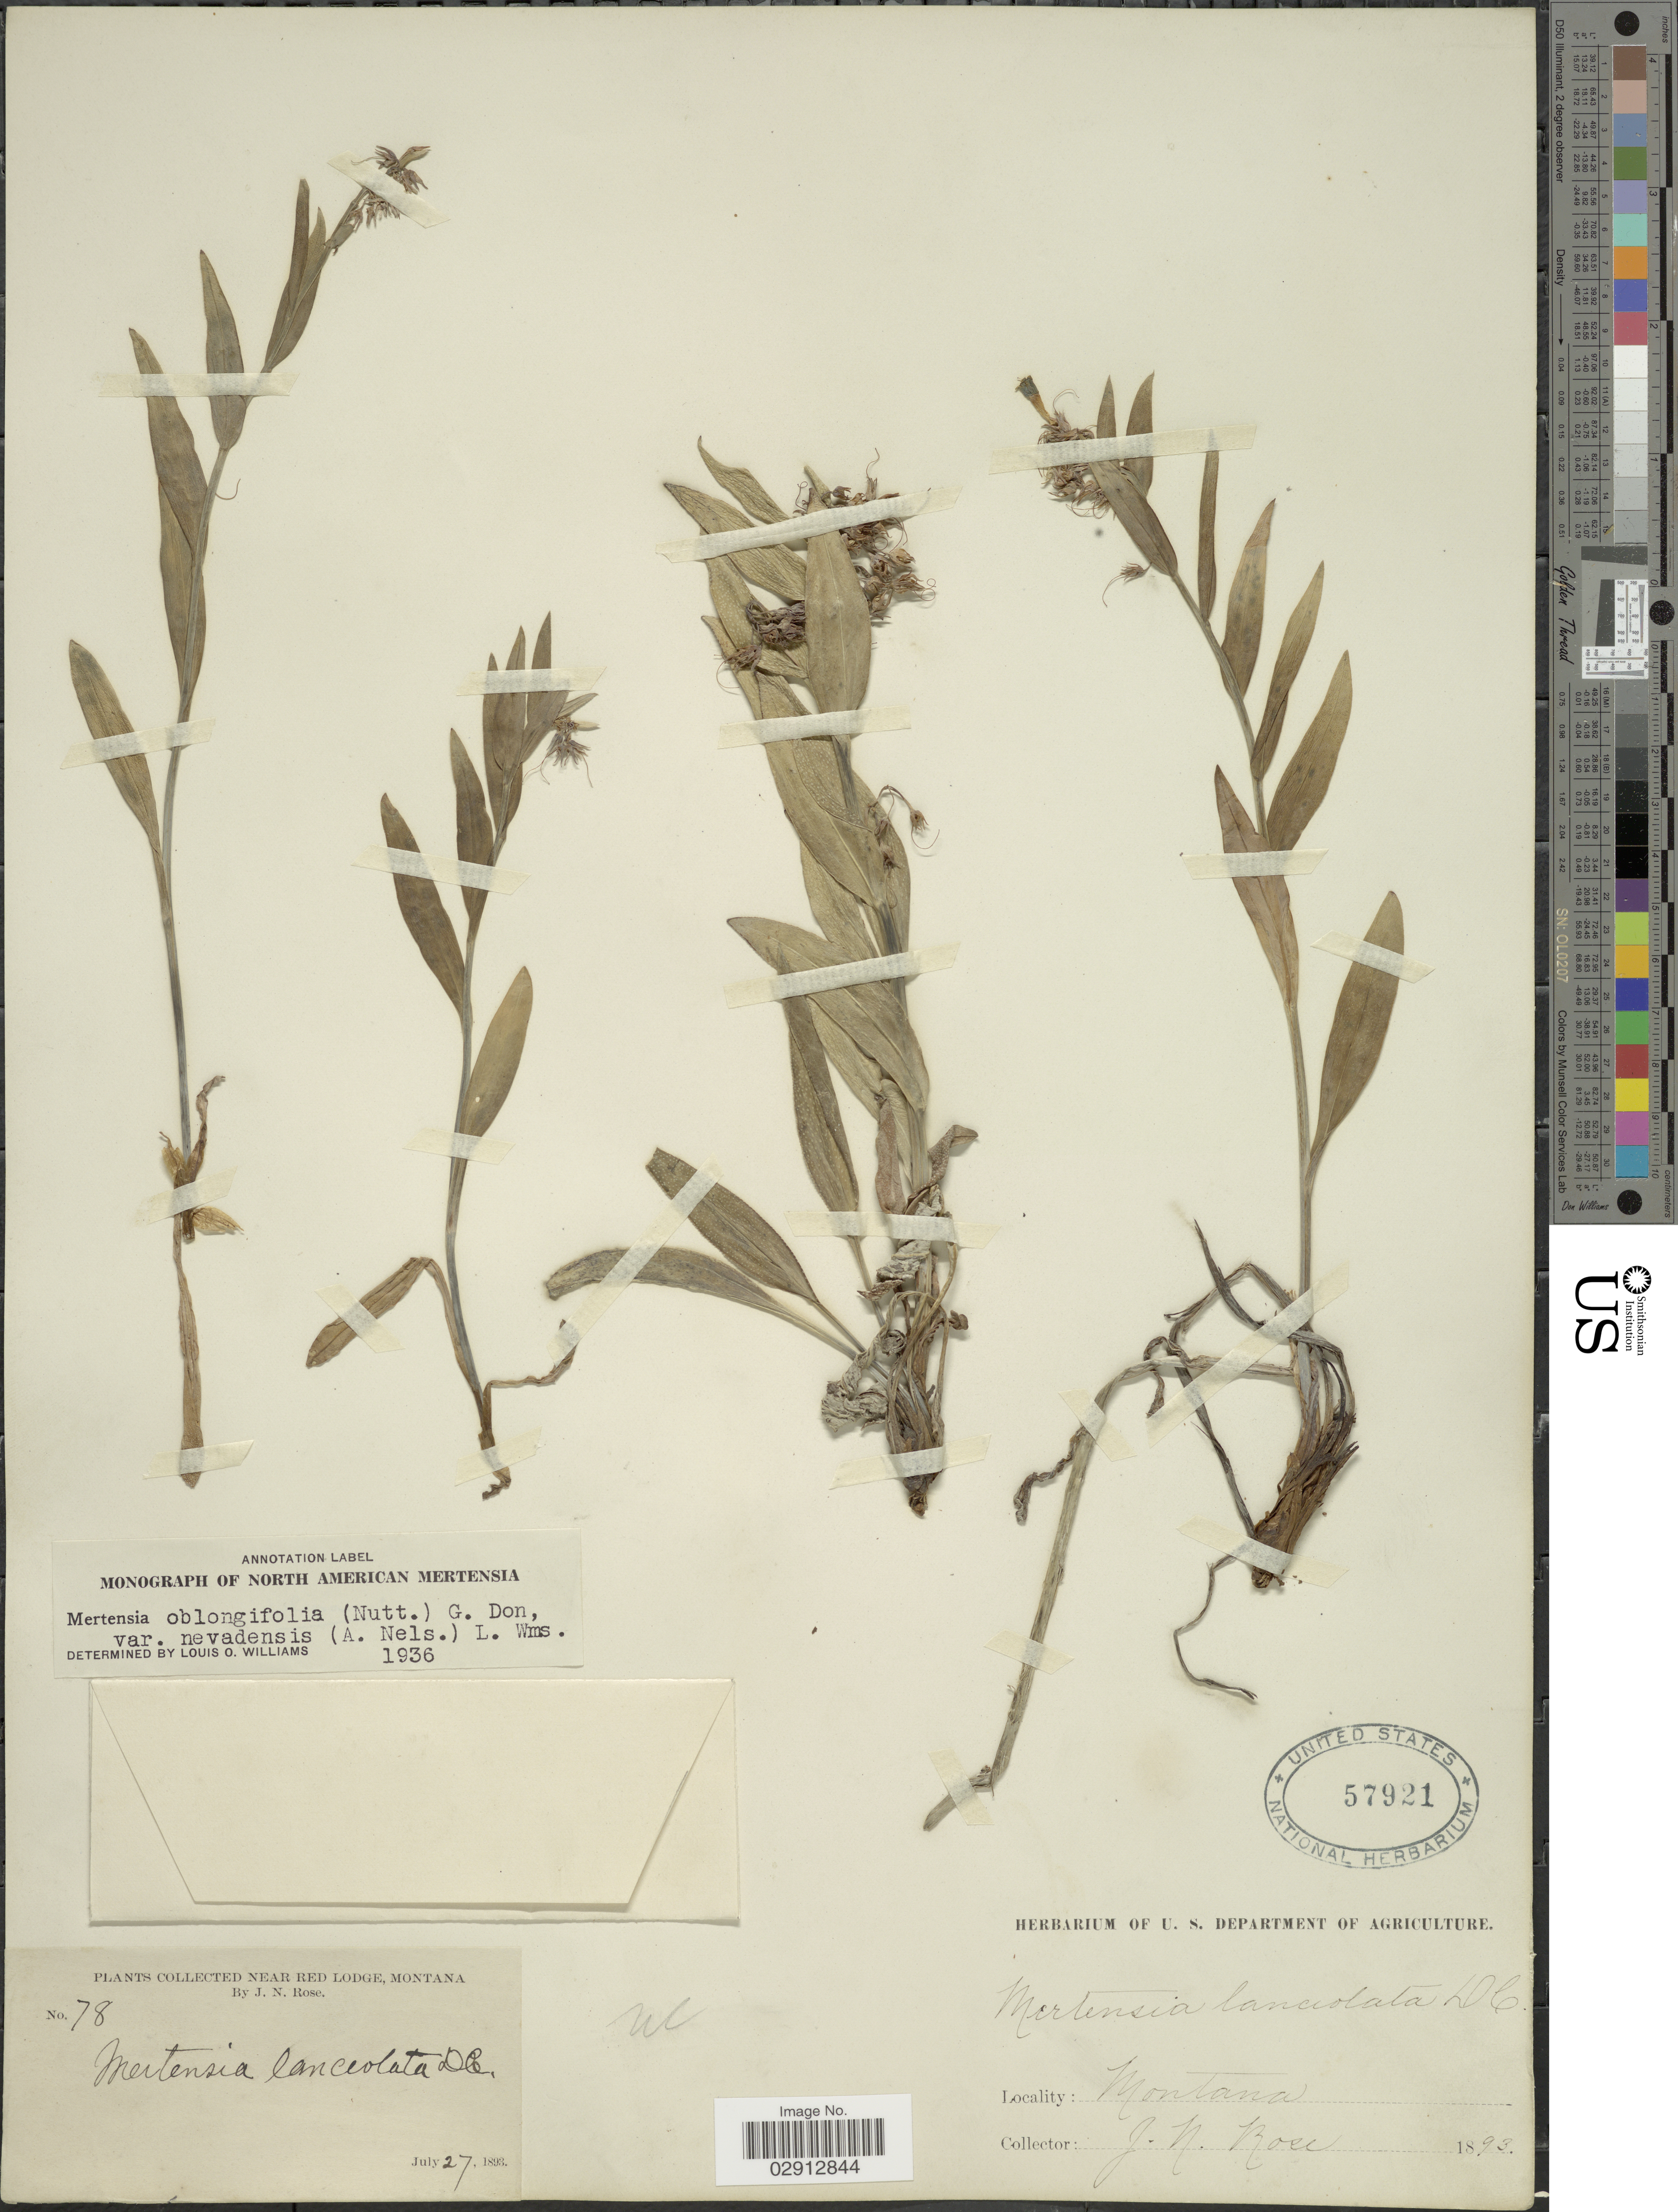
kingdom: Plantae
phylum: Tracheophyta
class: Magnoliopsida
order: Boraginales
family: Boraginaceae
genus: Mertensia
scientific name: Mertensia oblongifolia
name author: (Nutt.) G. Don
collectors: J. N. Rose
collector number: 78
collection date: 1893-07-27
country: United States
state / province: Montana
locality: Near Red Lodge.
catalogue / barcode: US 57921